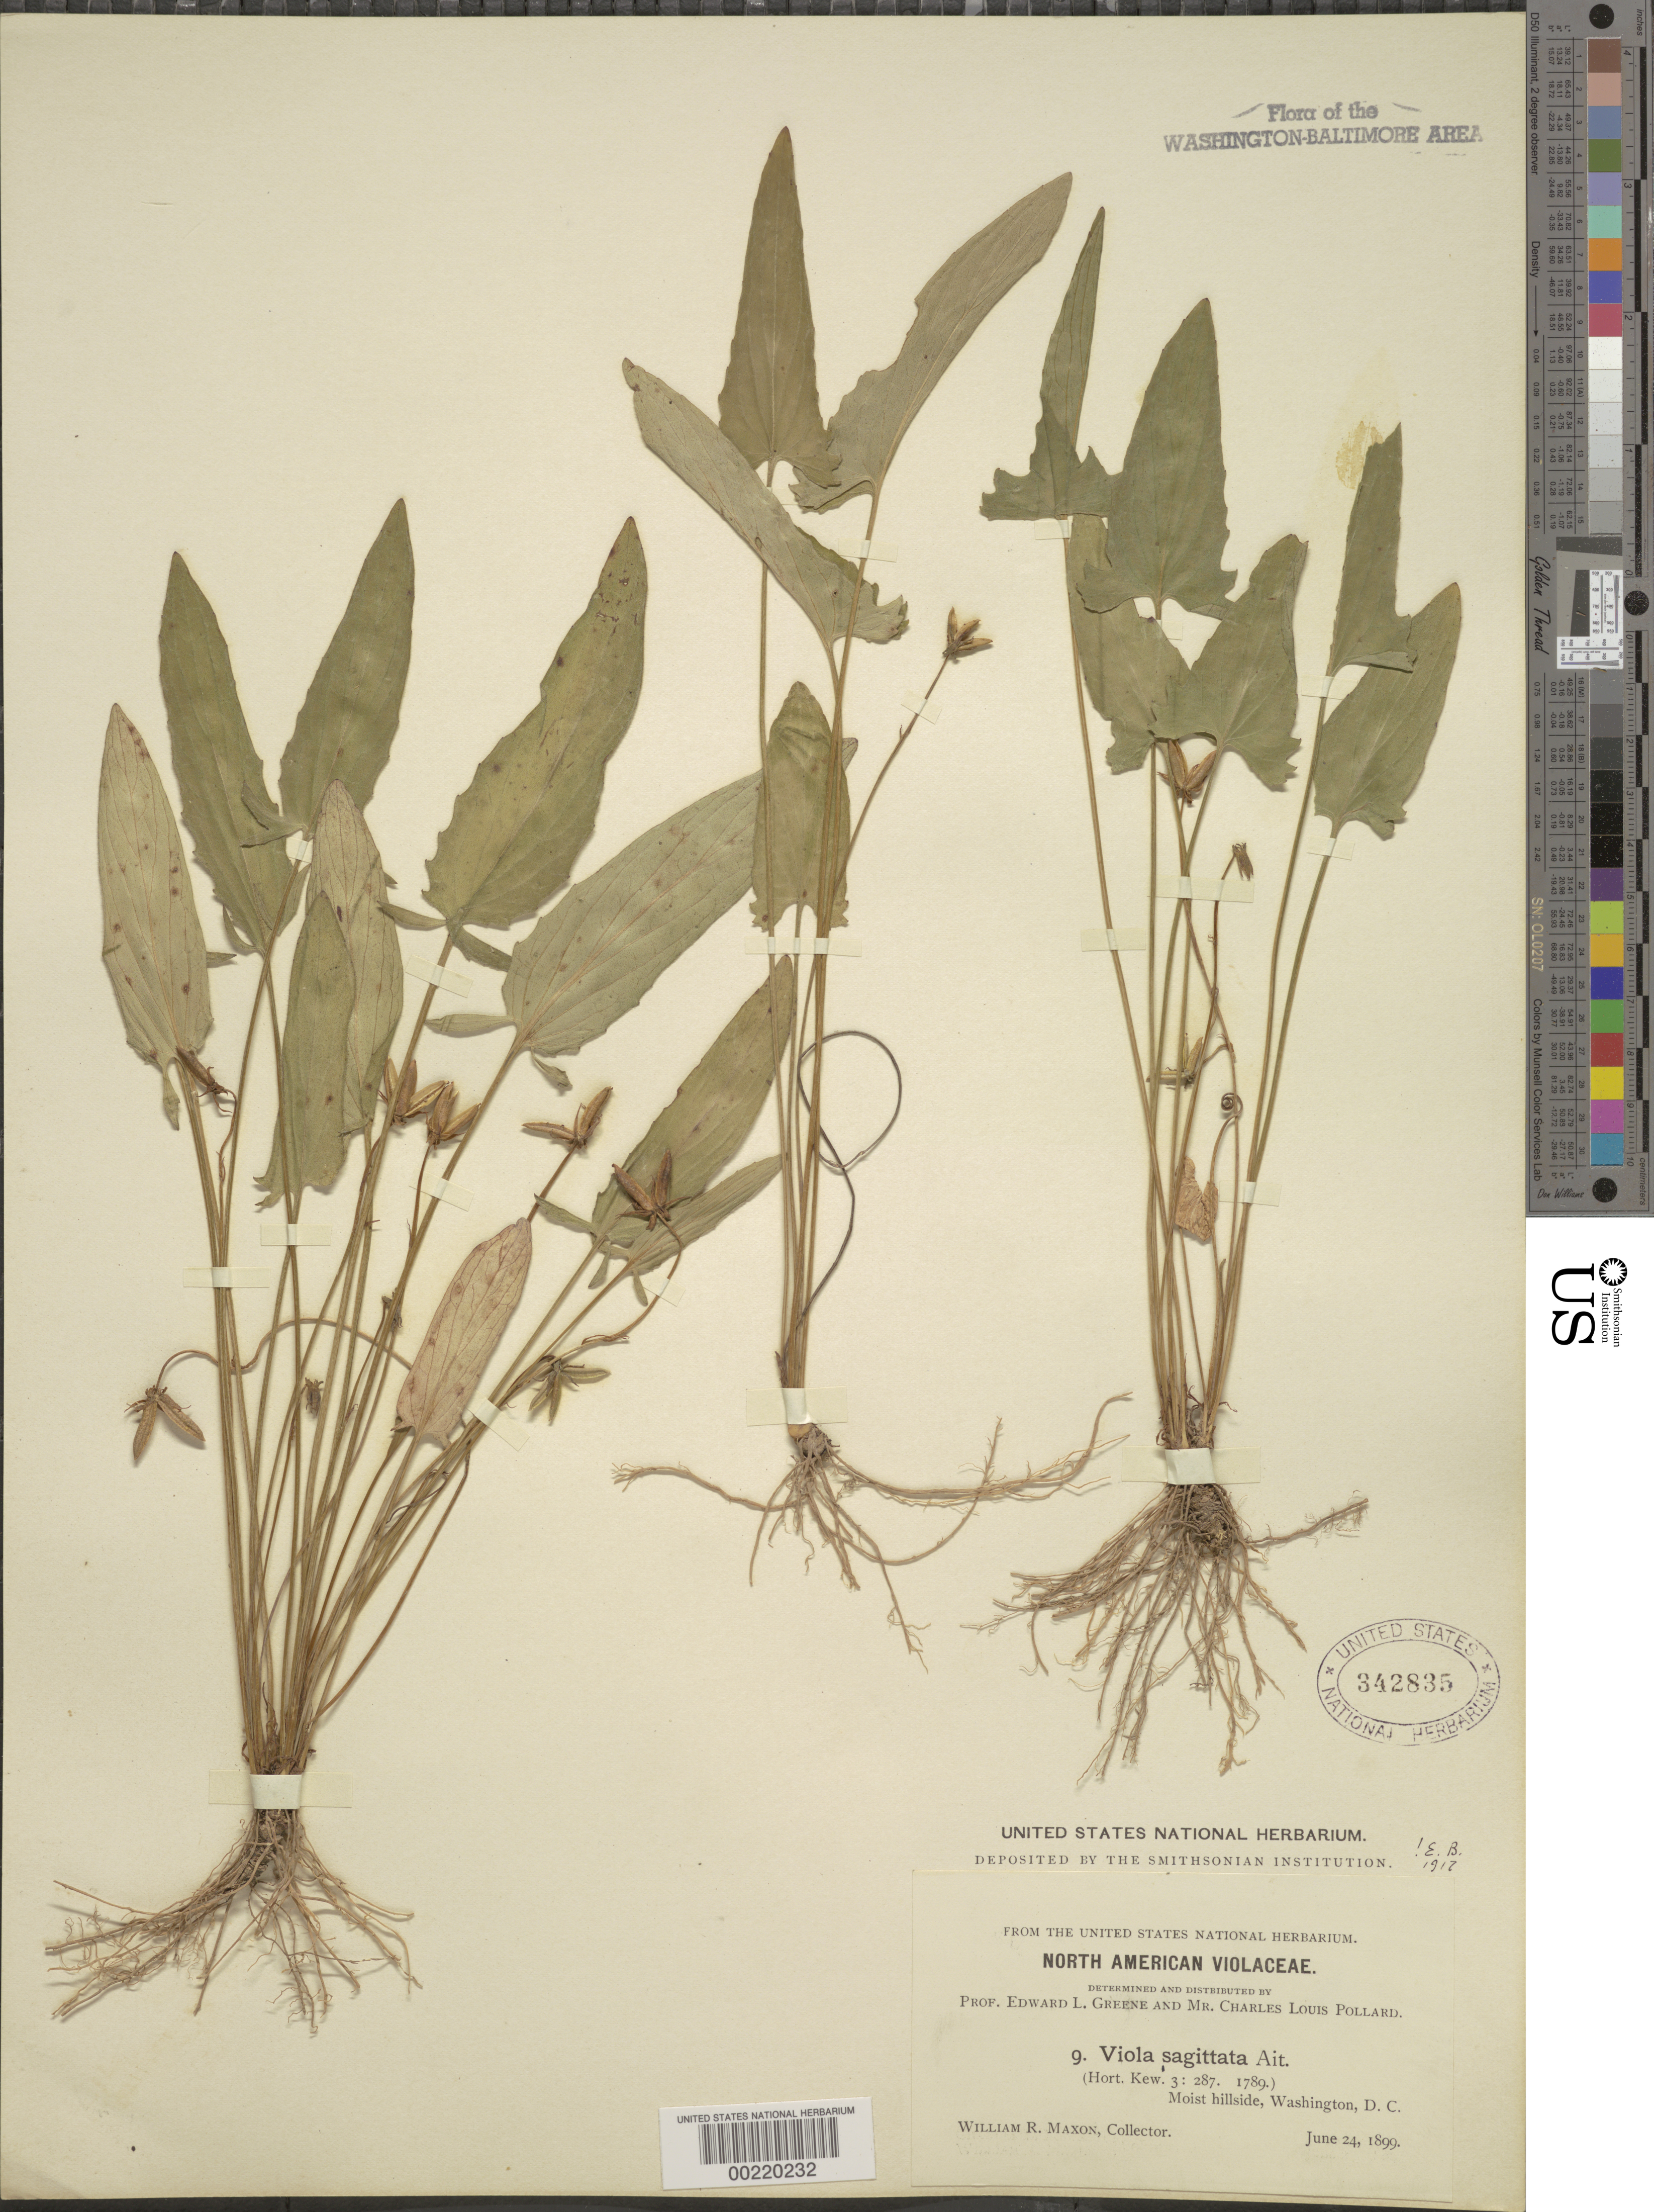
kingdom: Plantae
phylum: Tracheophyta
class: Magnoliopsida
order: Malpighiales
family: Violaceae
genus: Viola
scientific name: Viola sagittata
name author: Aiton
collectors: W. R. Maxon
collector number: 9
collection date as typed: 24 Jun 1899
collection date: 1899-06-24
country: United States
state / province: District of Columbia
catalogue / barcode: US 342835